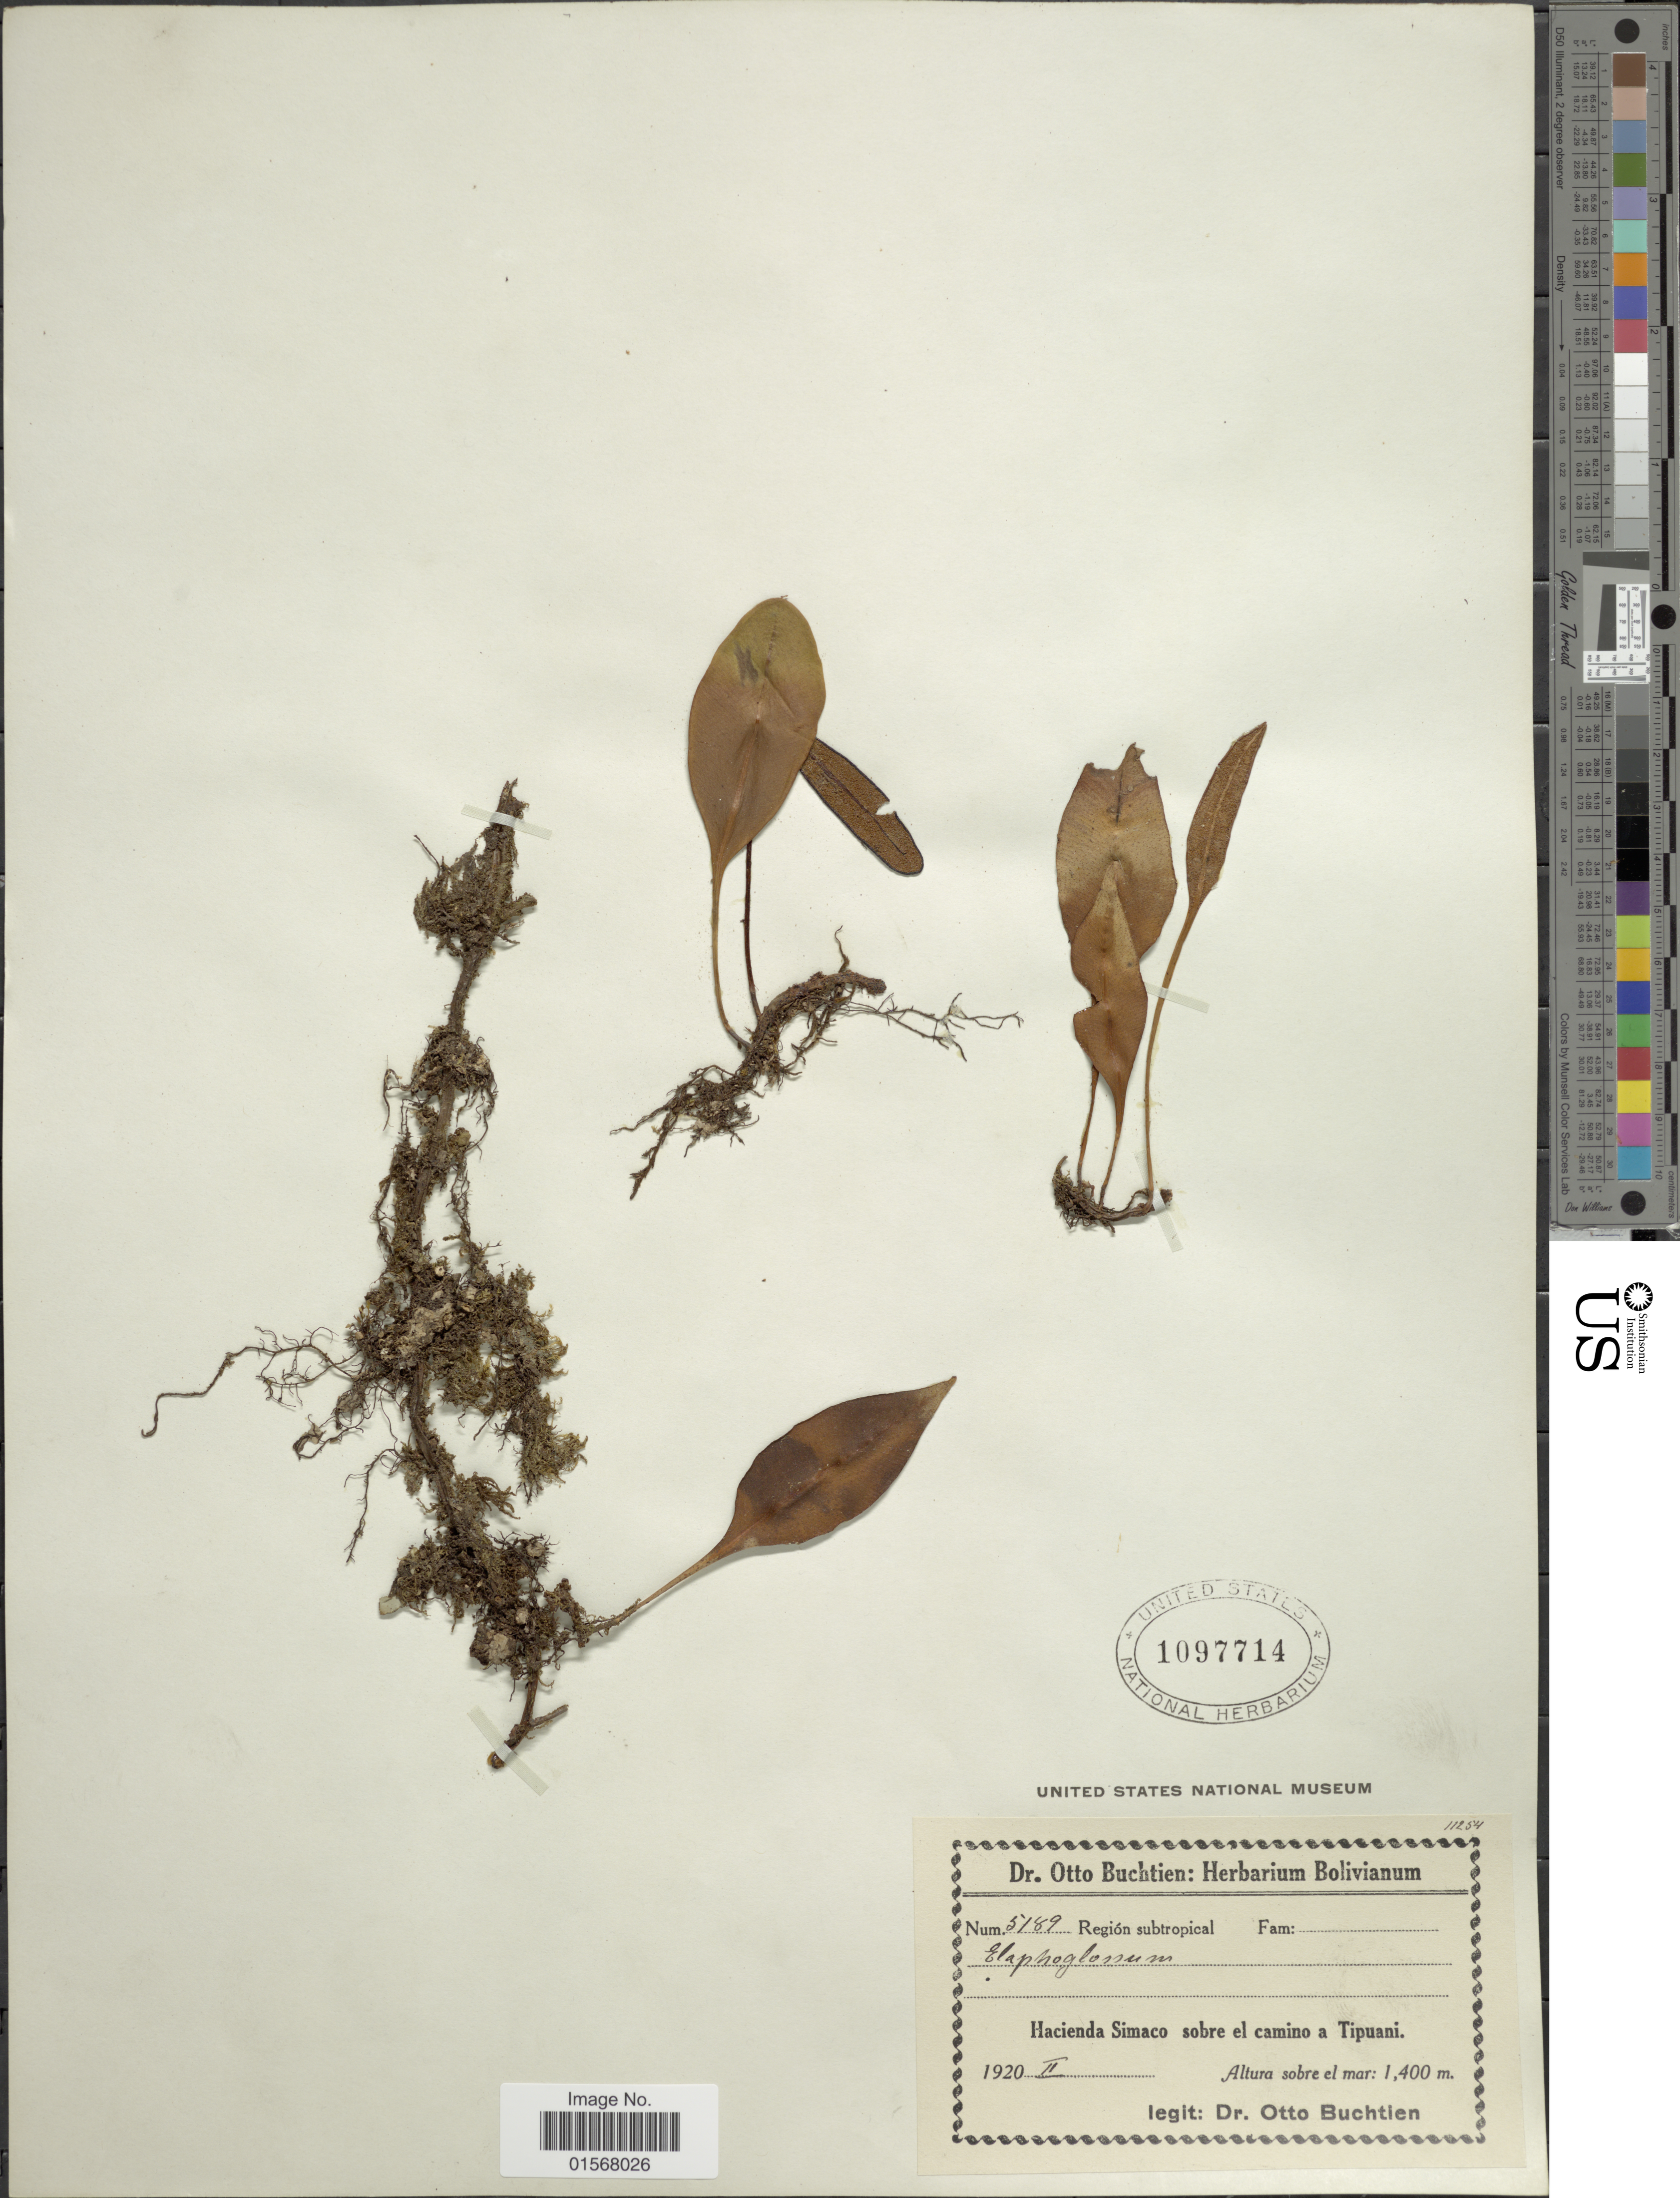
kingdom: Plantae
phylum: Tracheophyta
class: Polypodiopsida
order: Polypodiales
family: Dryopteridaceae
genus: Elaphoglossum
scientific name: Elaphoglossum sp.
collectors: O. Buchtien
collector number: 5189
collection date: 1920-02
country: Bolivia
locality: Hacienda Simaco sobre el camino a Tipuani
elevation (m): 1400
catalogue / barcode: US 1097714